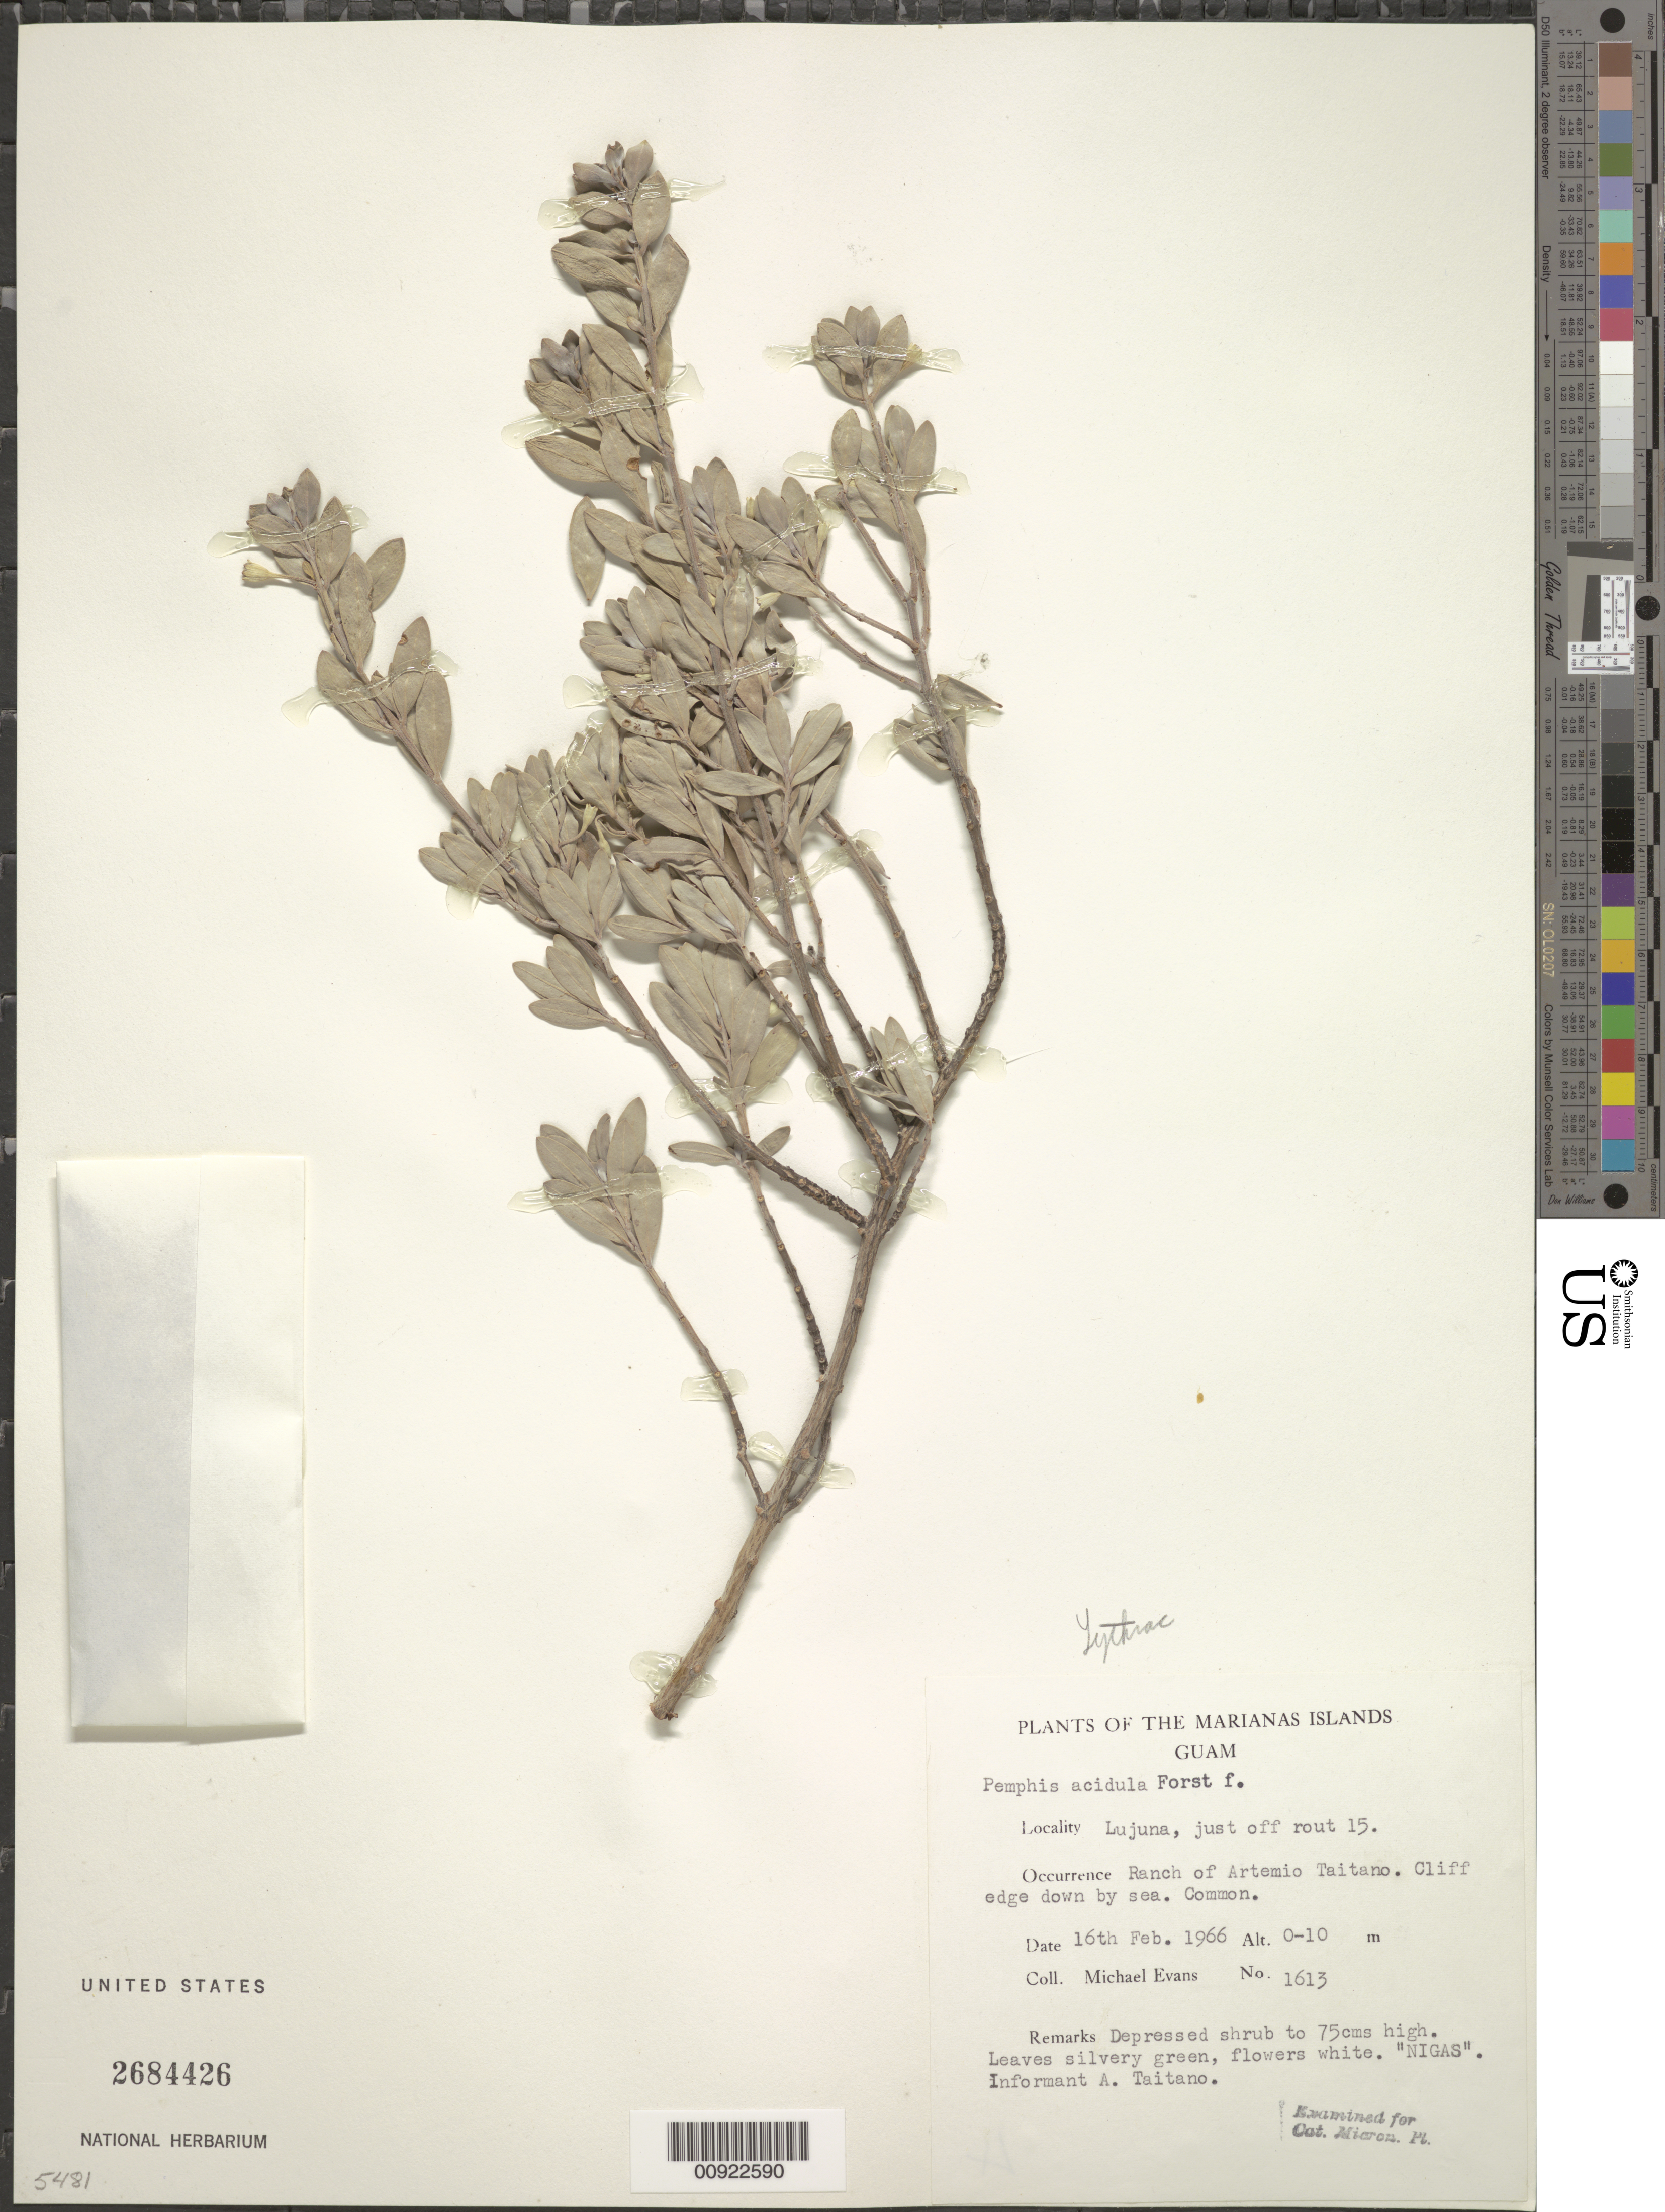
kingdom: Plantae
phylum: Tracheophyta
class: Magnoliopsida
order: Myrtales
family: Lythraceae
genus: Pemphis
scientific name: Pemphis acidula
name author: J.R. Forst. & G. Forst.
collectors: M. Evans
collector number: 1613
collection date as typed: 16 Feb 1966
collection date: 1966-02-16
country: Guam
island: Guam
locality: Lujuna, just off route 15.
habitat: Cliff edge down by sea.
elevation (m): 0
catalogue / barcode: US 2684426